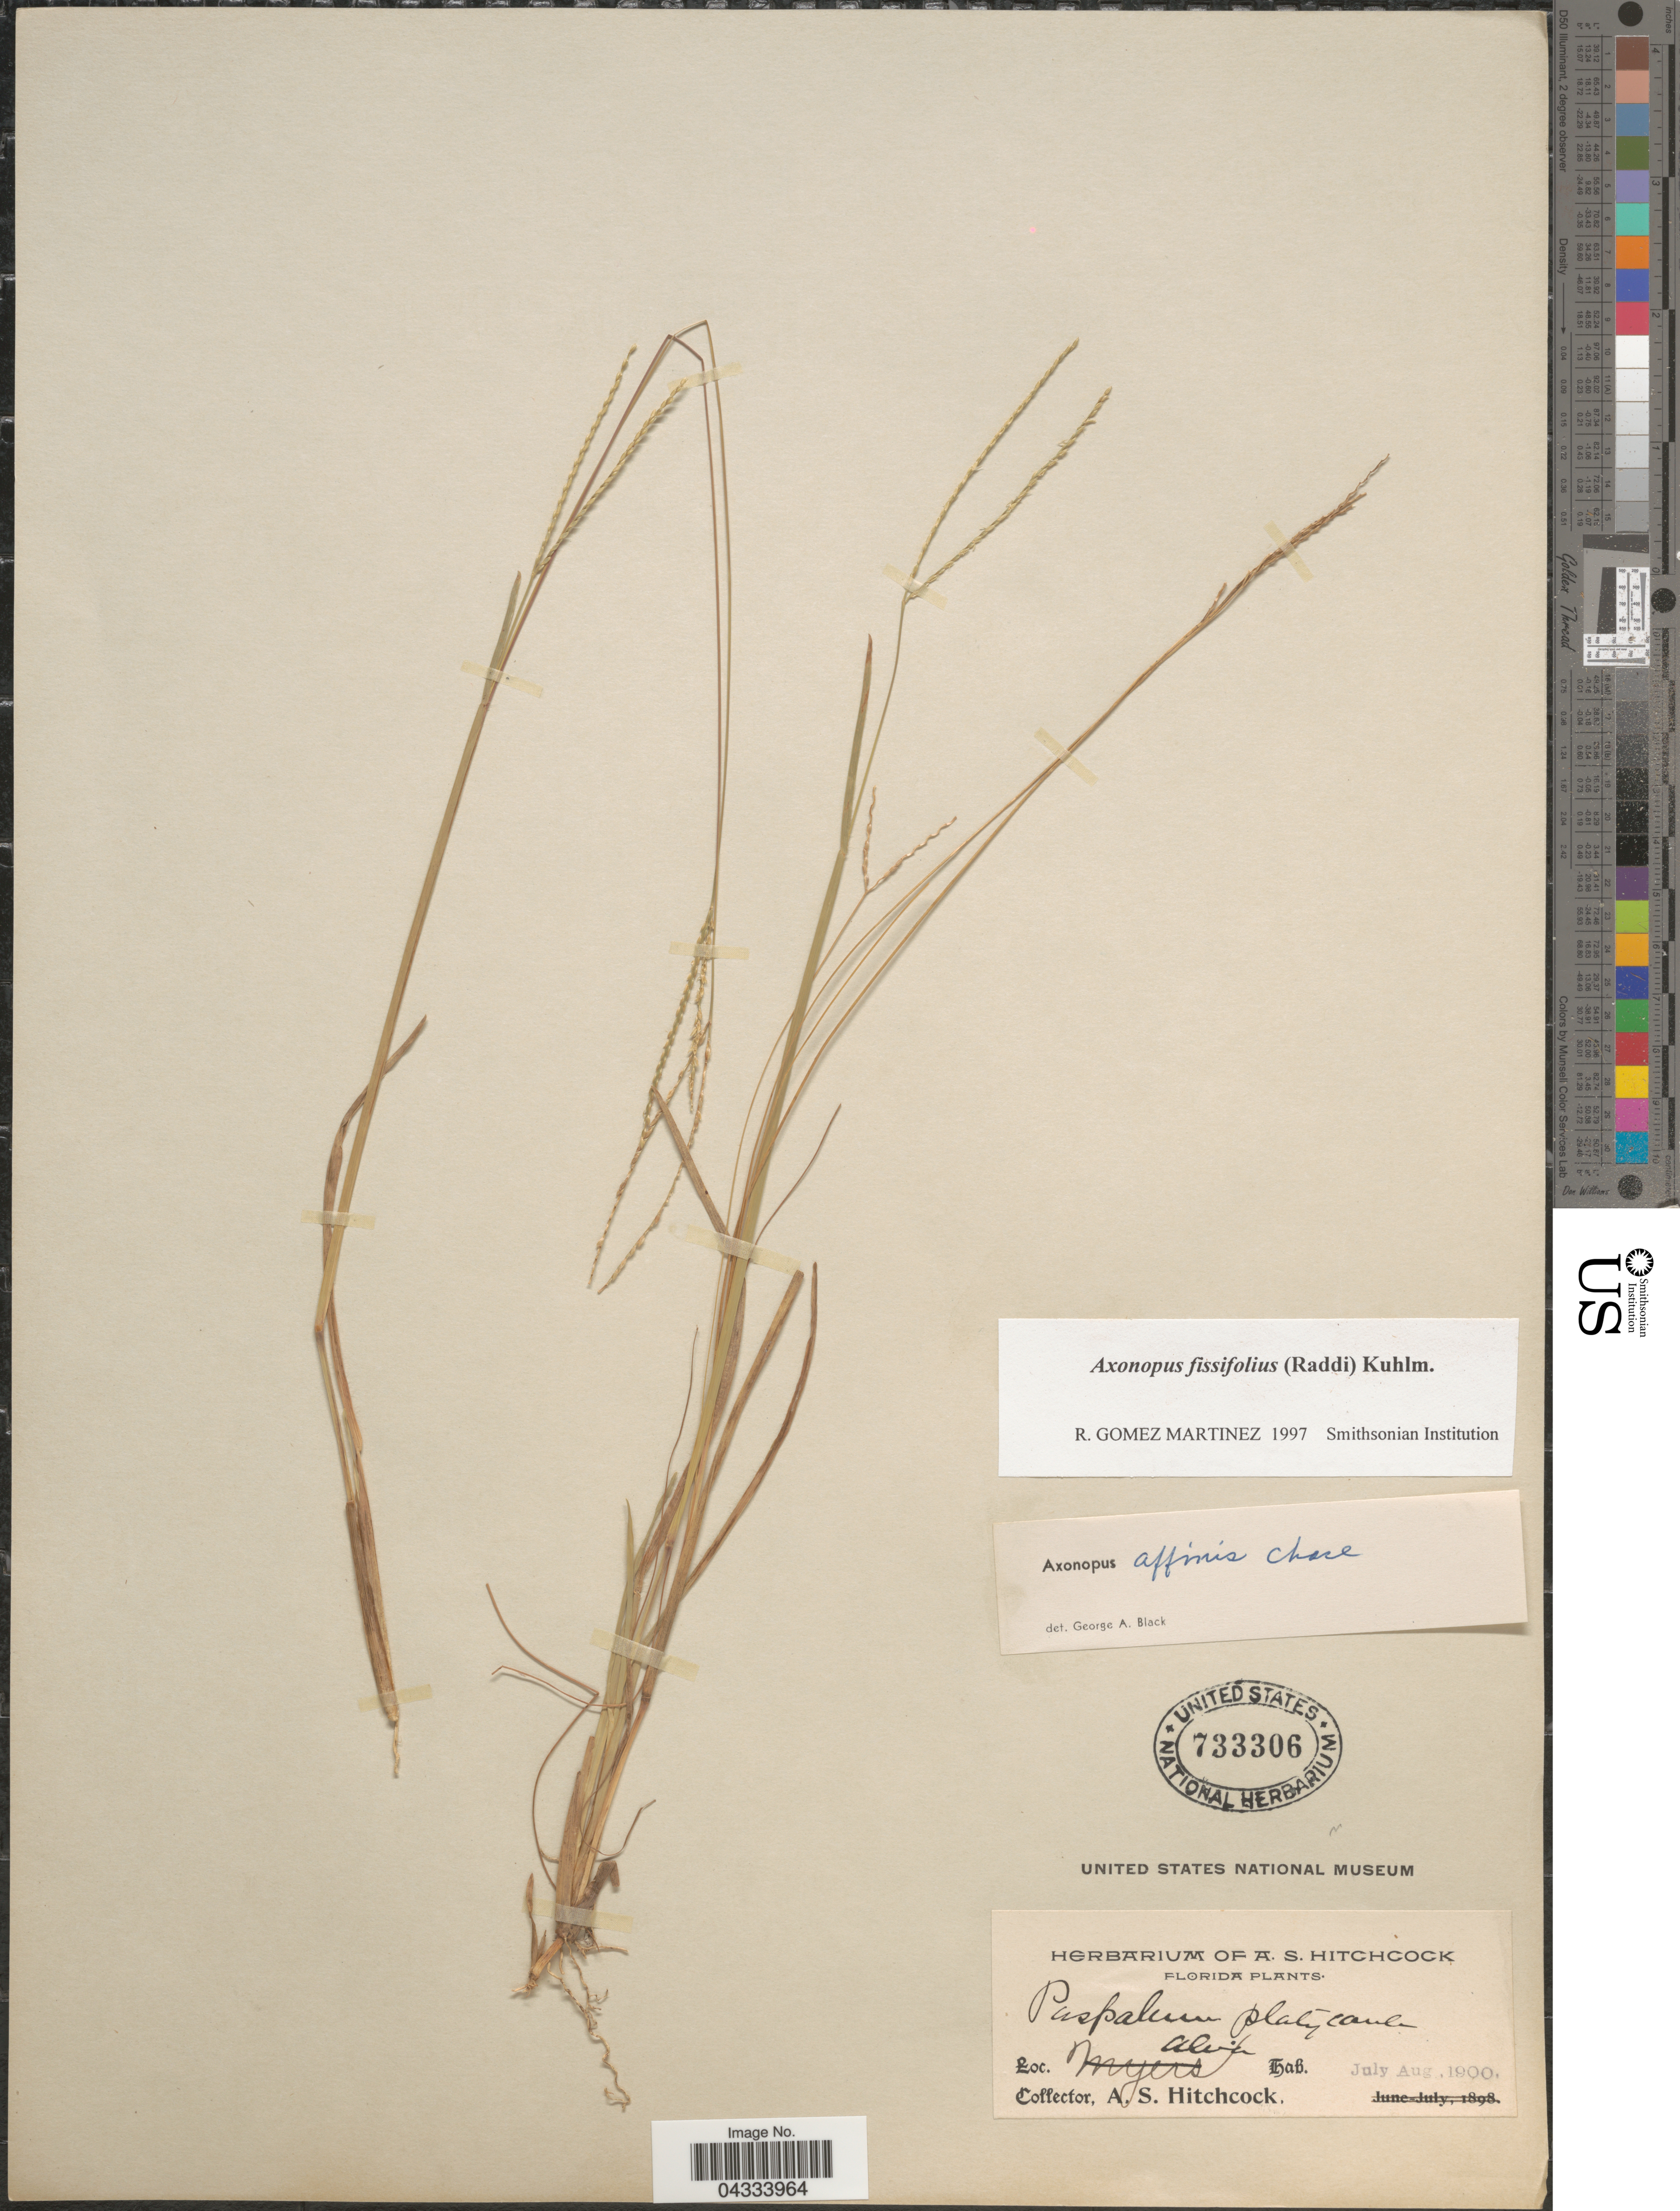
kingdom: Plantae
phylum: Tracheophyta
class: Liliopsida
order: Poales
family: Poaceae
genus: Axonopus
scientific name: Axonopus fissifolius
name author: (Raddi) Kuhlm.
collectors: A. S. Hitchcock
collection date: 1900-07/1900-08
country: United States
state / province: Florida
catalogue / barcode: US 733306